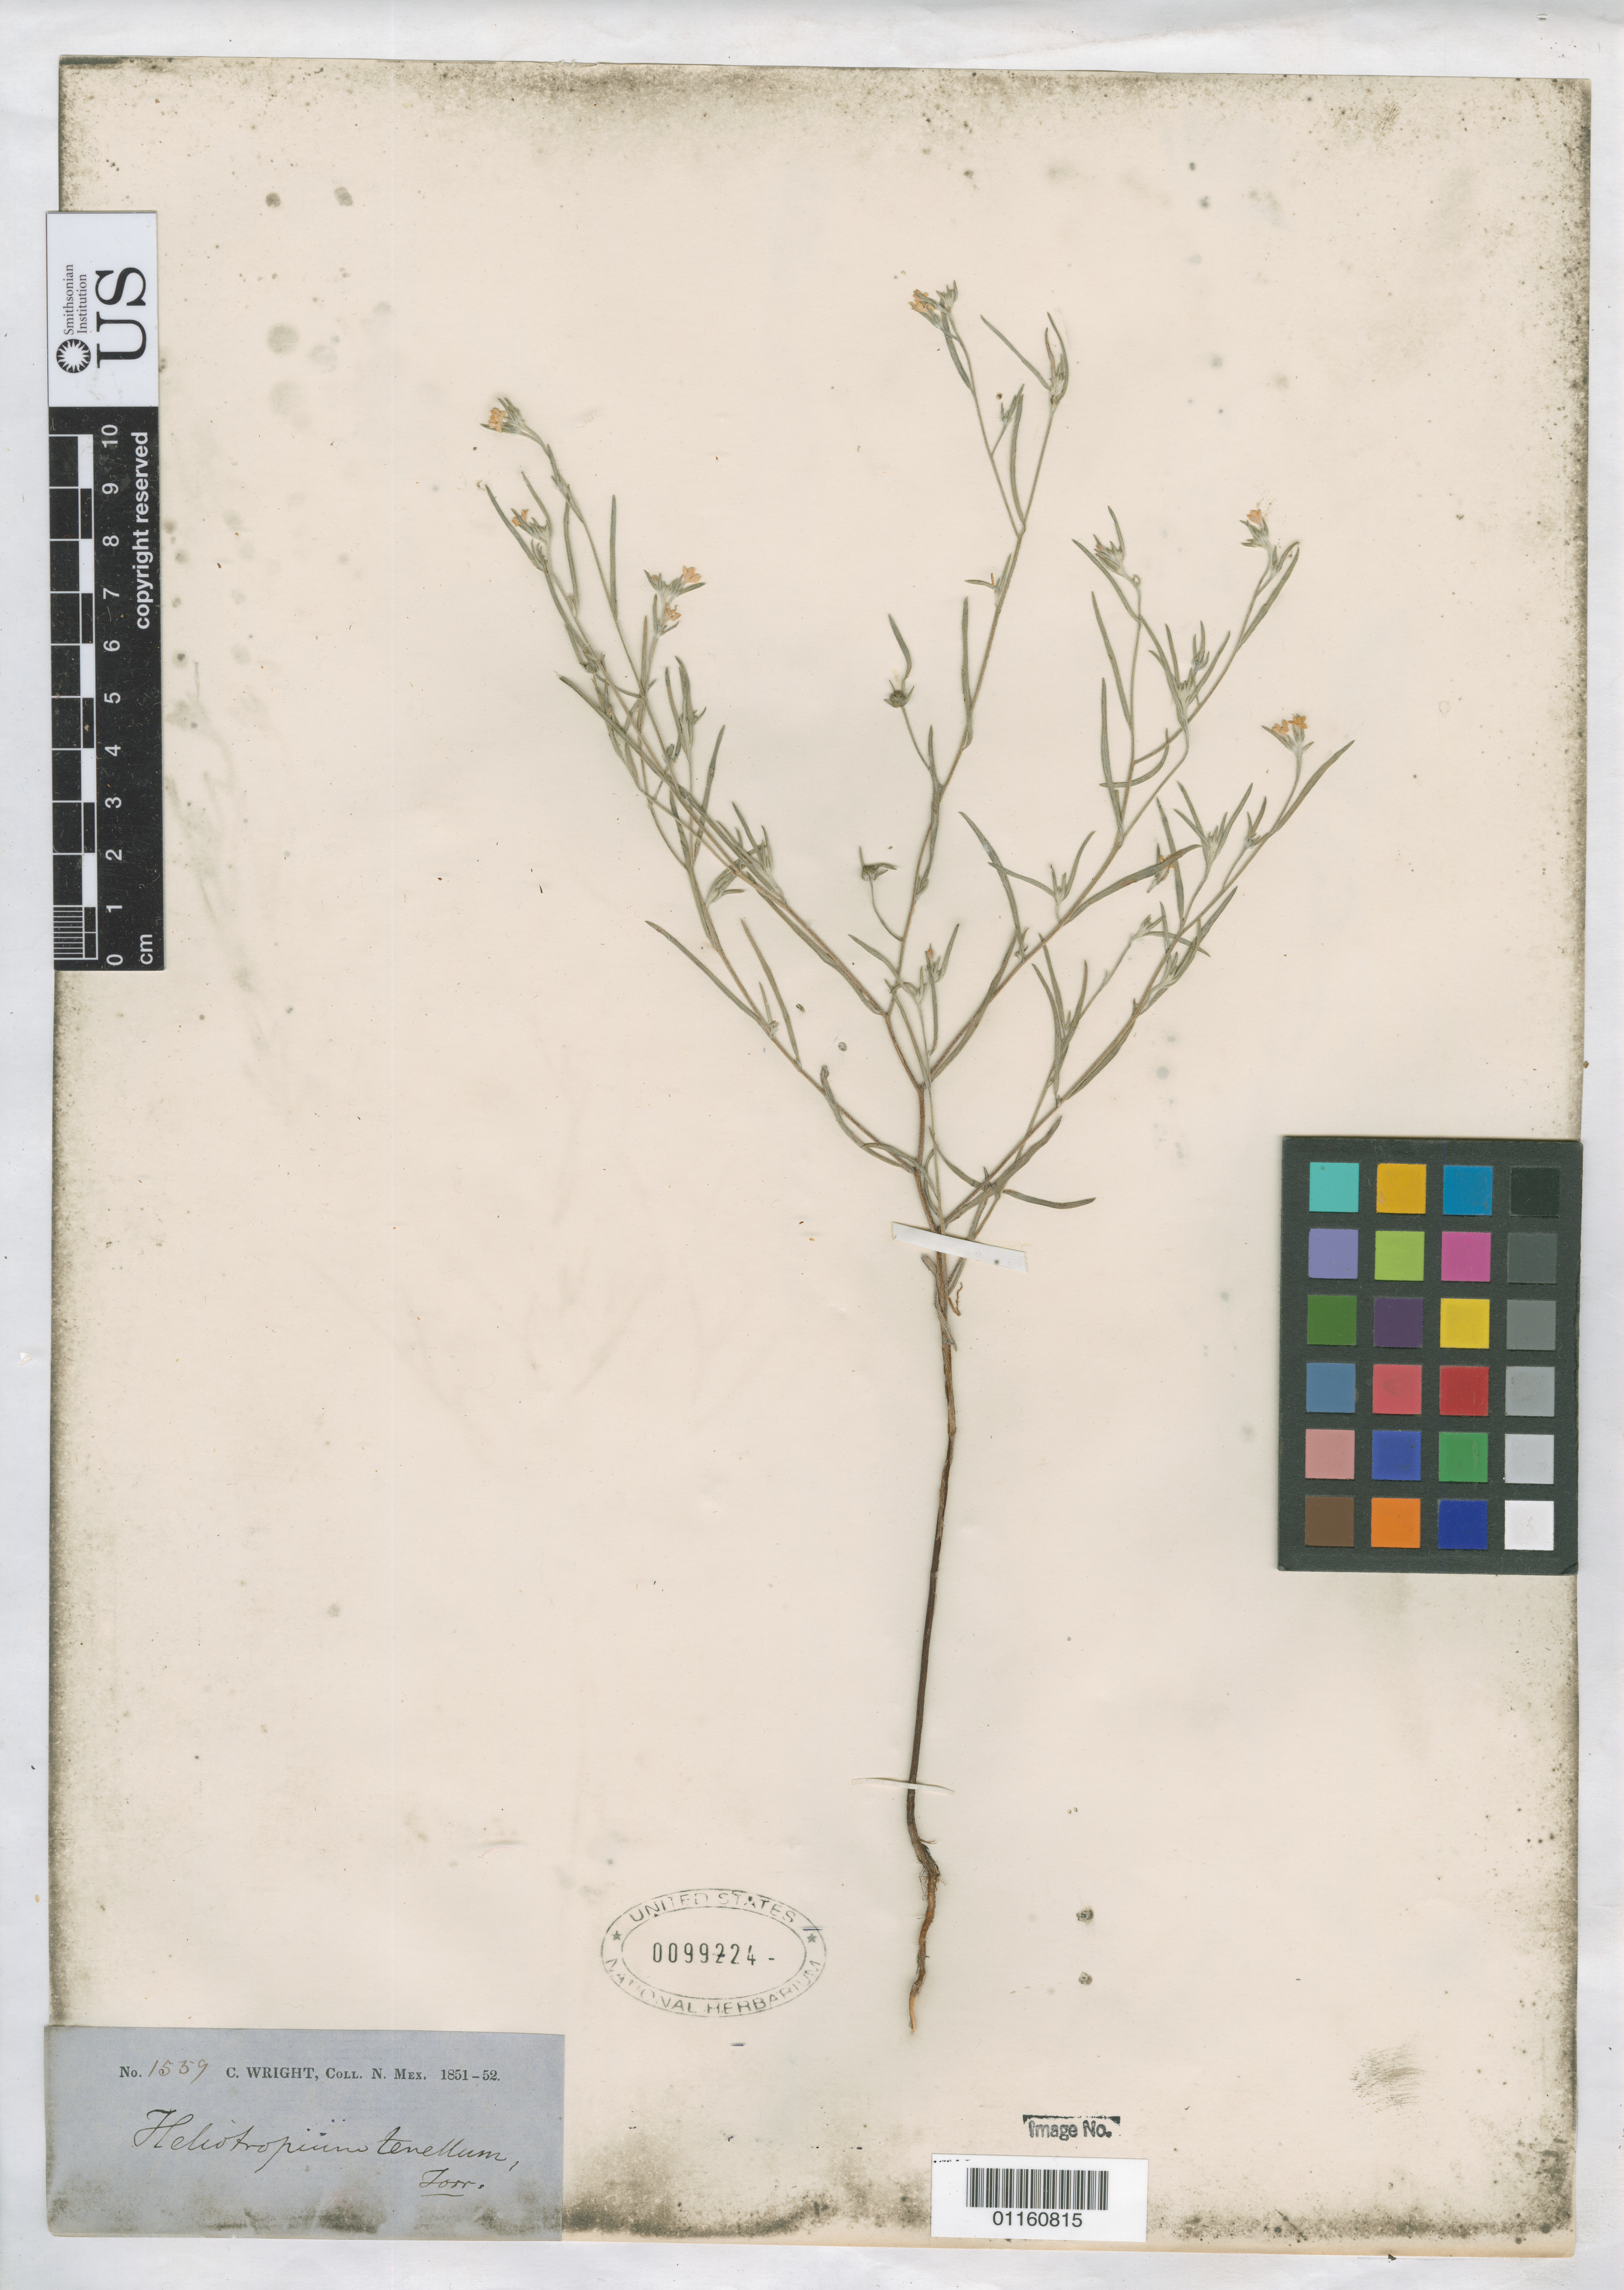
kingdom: Plantae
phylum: Tracheophyta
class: Magnoliopsida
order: Boraginales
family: Heliotropiaceae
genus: Euploca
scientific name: Euploca tenella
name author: (Torr.) Feuillet & Halse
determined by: Feuillet, C.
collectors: C. Wright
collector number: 1559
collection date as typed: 1851 to -- --- 1852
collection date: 1851/1852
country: United States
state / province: New Mexico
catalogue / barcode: US 99224